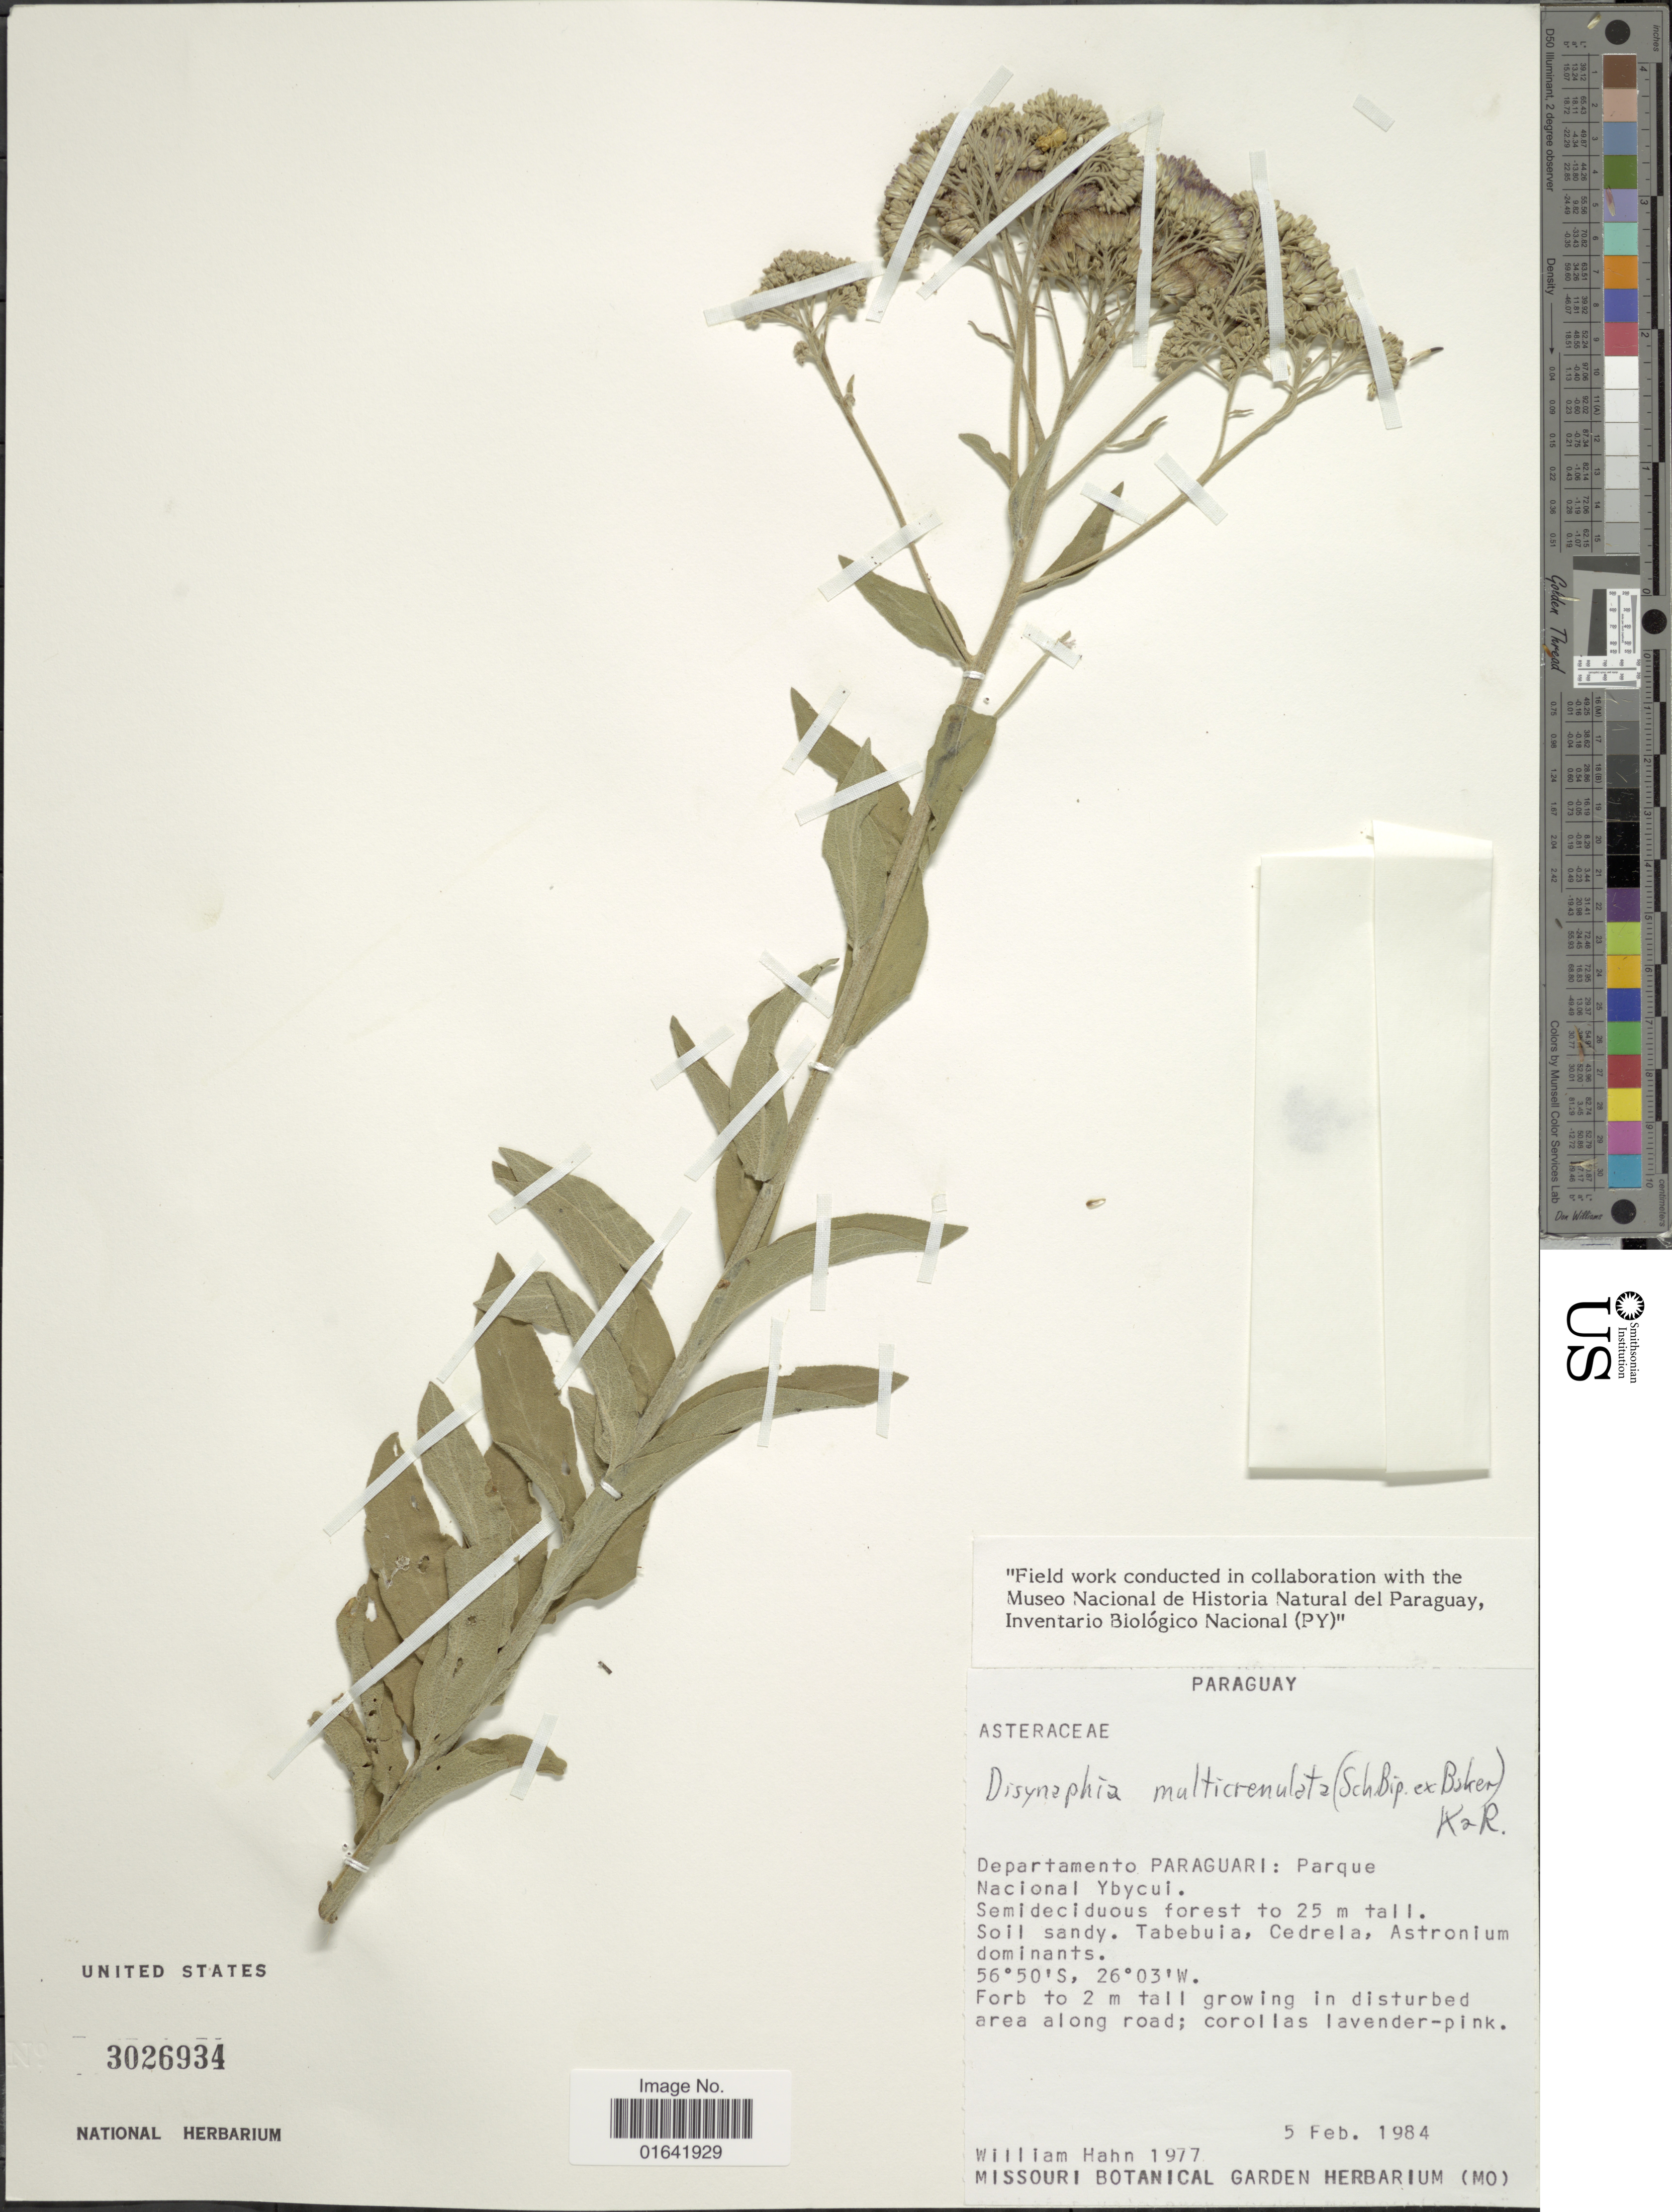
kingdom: Plantae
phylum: Tracheophyta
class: Magnoliopsida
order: Asterales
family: Asteraceae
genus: Disynaphia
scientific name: Disynaphia multicrenulata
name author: (Sch. Bip. ex Baker) R.M. King & H. Rob.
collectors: W. J. Hahn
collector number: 1977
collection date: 1984-02-05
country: Paraguay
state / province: Paraguari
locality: Parque Nacional ybycui, growing in disturbed area along road.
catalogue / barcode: US 3026934